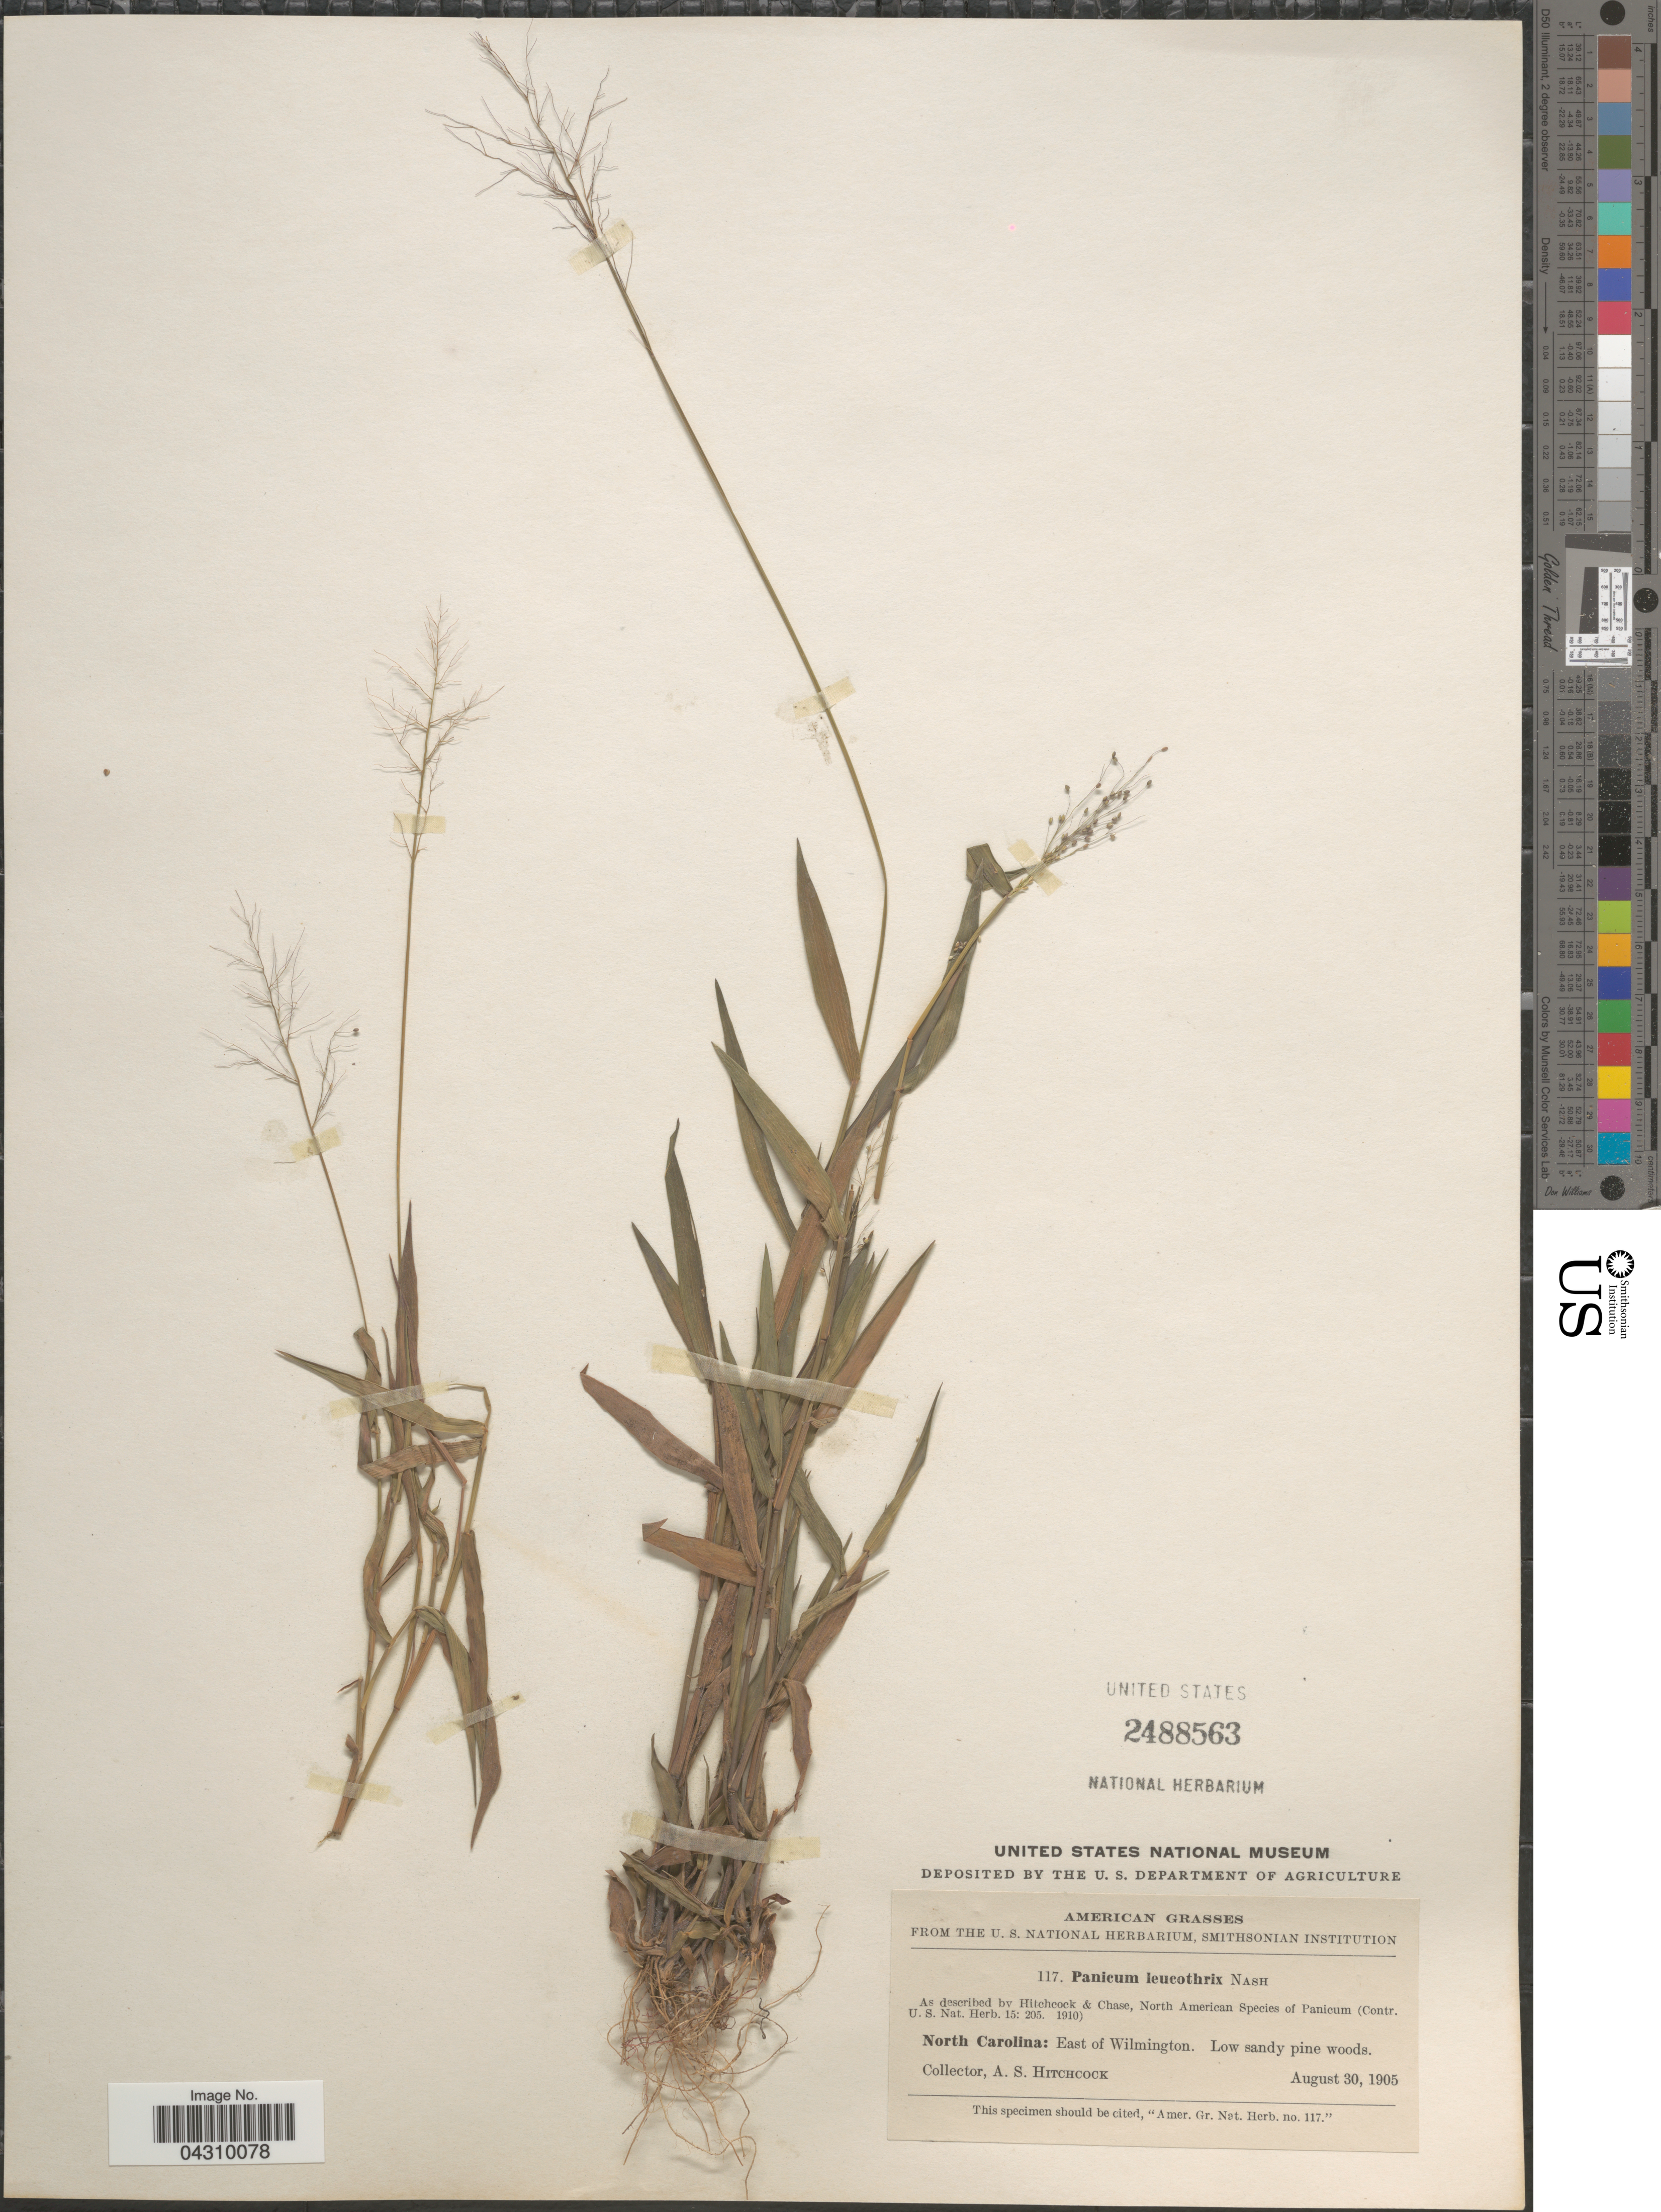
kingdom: Plantae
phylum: Tracheophyta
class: Liliopsida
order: Poales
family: Poaceae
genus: Dichanthelium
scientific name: Dichanthelium acuminatum var. acuminatum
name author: (Sw.) Gould & C.A. Clark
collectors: A. S. Hitchcock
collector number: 117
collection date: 1905-08-30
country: United States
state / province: North Carolina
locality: East of Wilmington.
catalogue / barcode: US 2488563